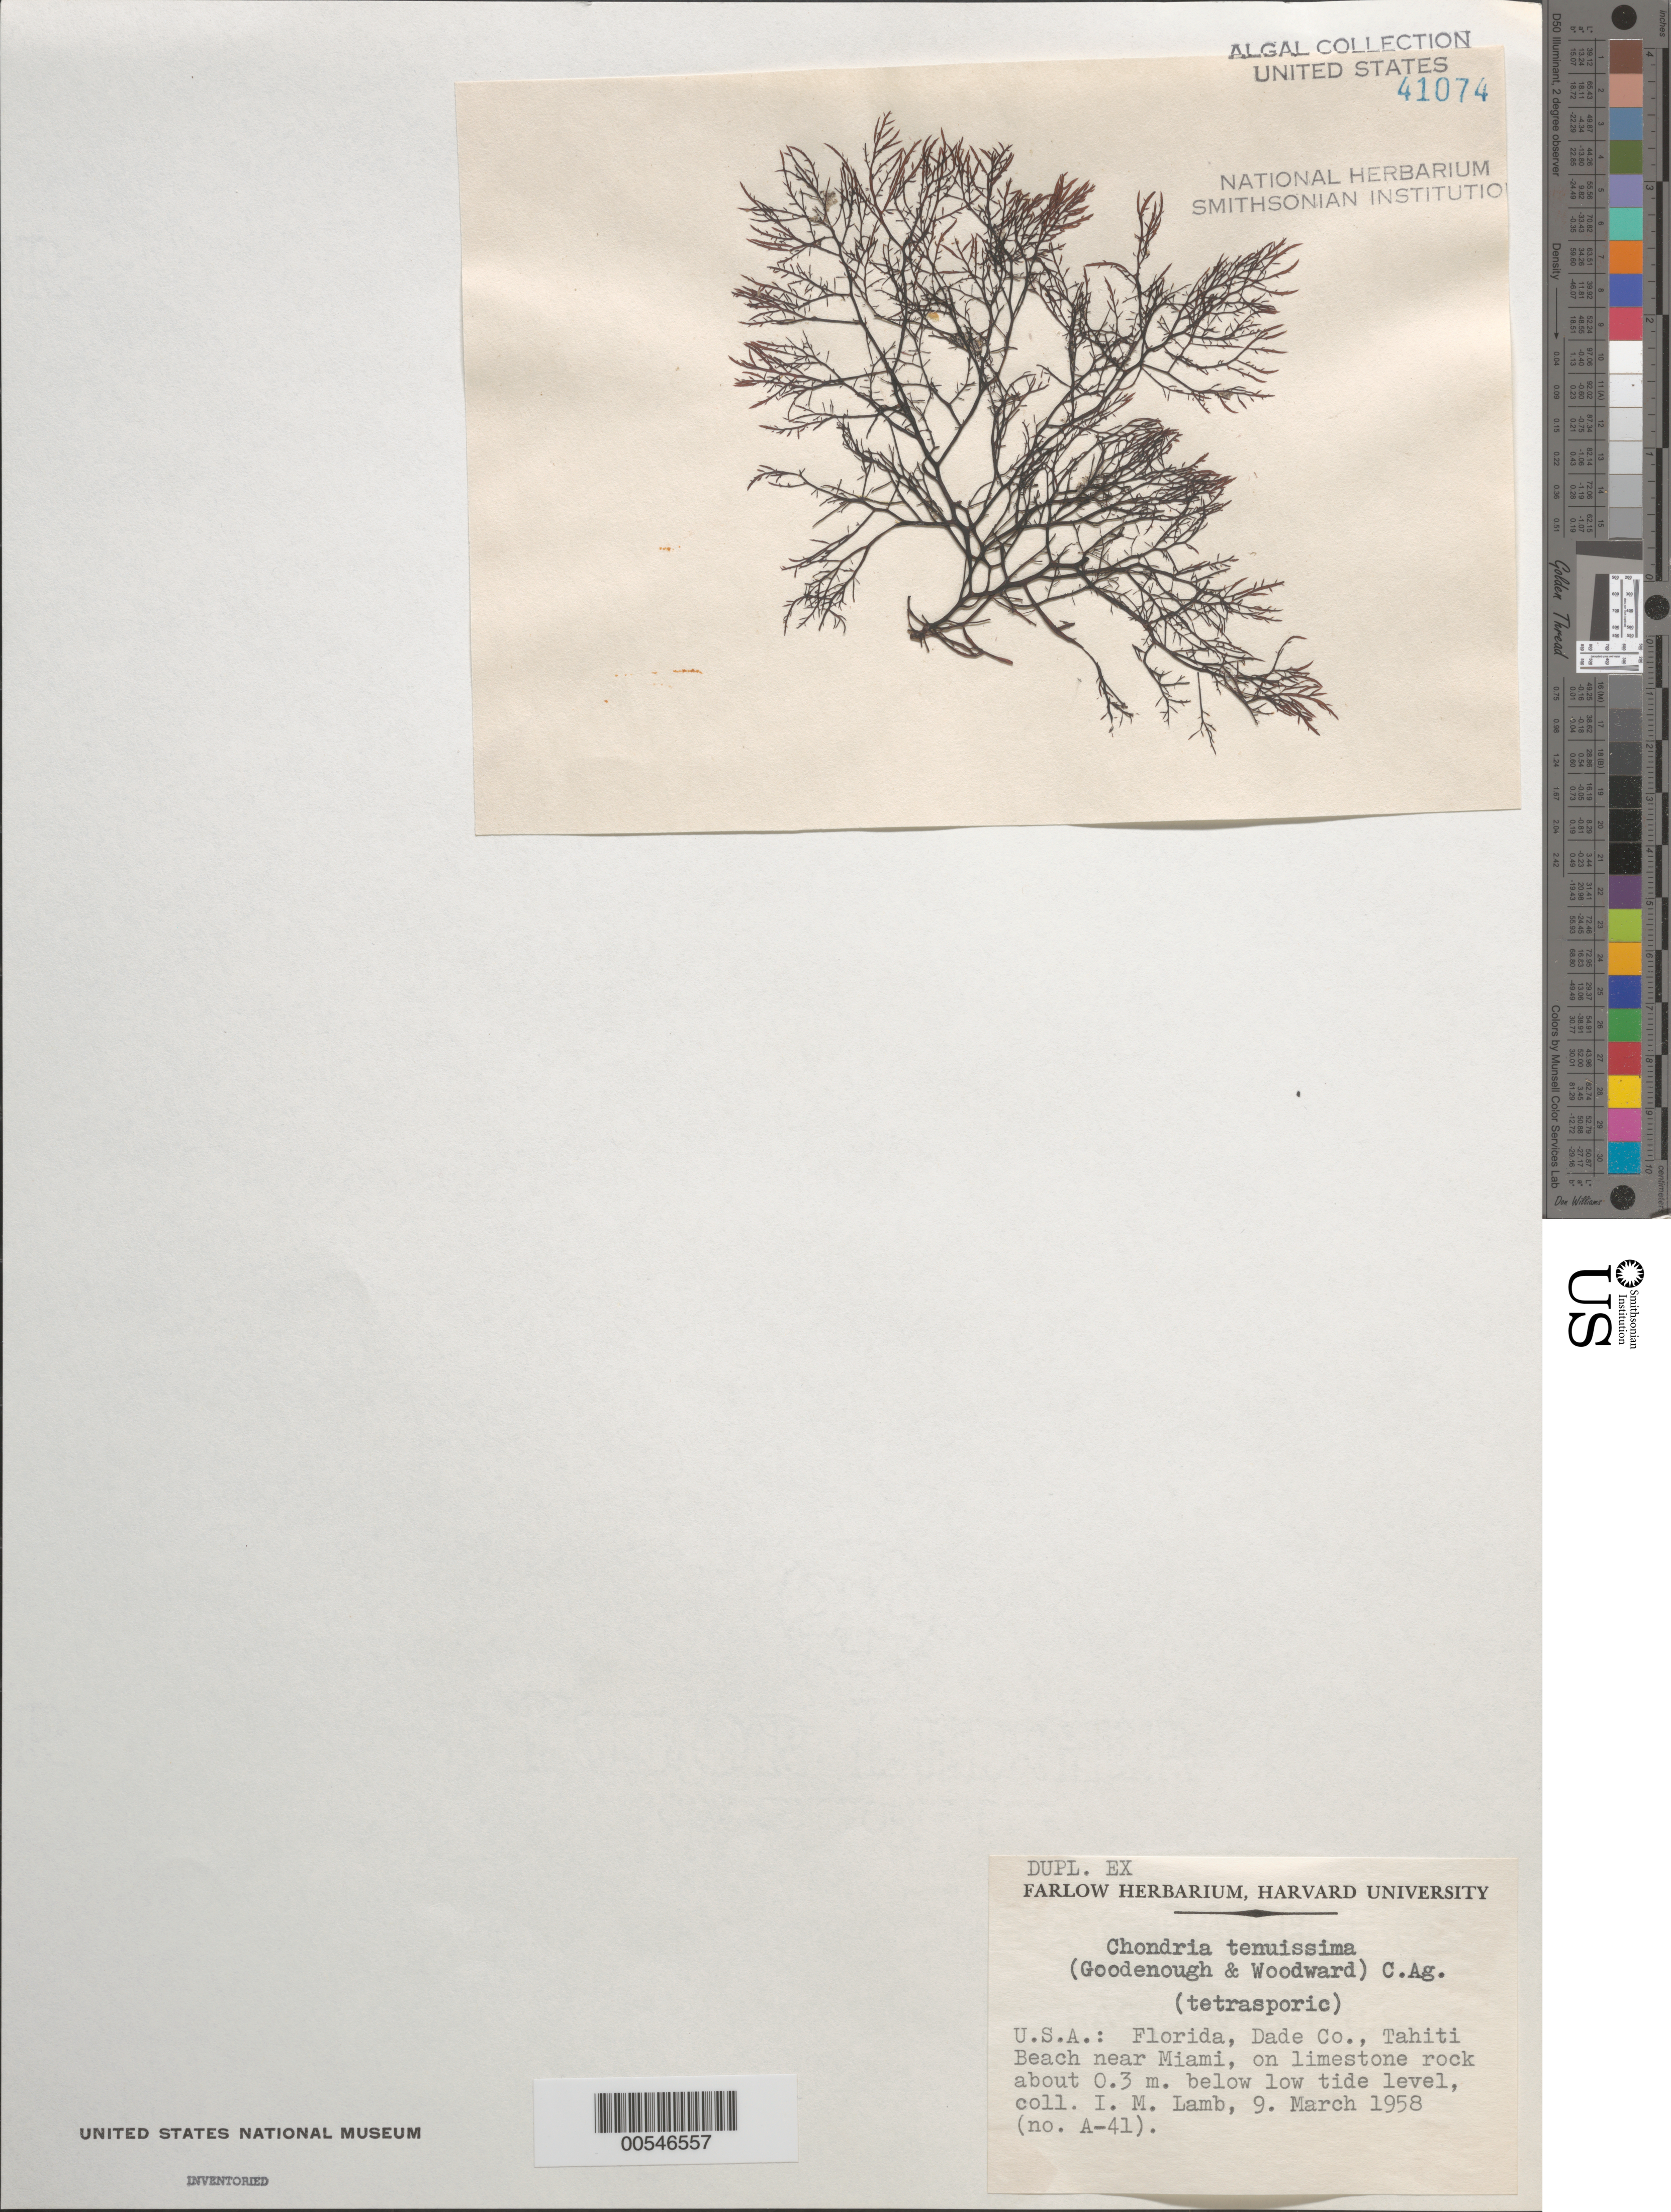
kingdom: Plantae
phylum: Rhodophyta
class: Florideophyceae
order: Ceramiales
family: Rhodomelaceae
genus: Chondria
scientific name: Chondria tenuissima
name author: (With.) C. Agardh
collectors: I. M. Lamb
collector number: A-41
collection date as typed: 09 Mar 1958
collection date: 1958-03-09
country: United States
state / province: Florida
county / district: Miami-Dade County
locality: Tahiti Beach near Miami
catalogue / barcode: US 41074